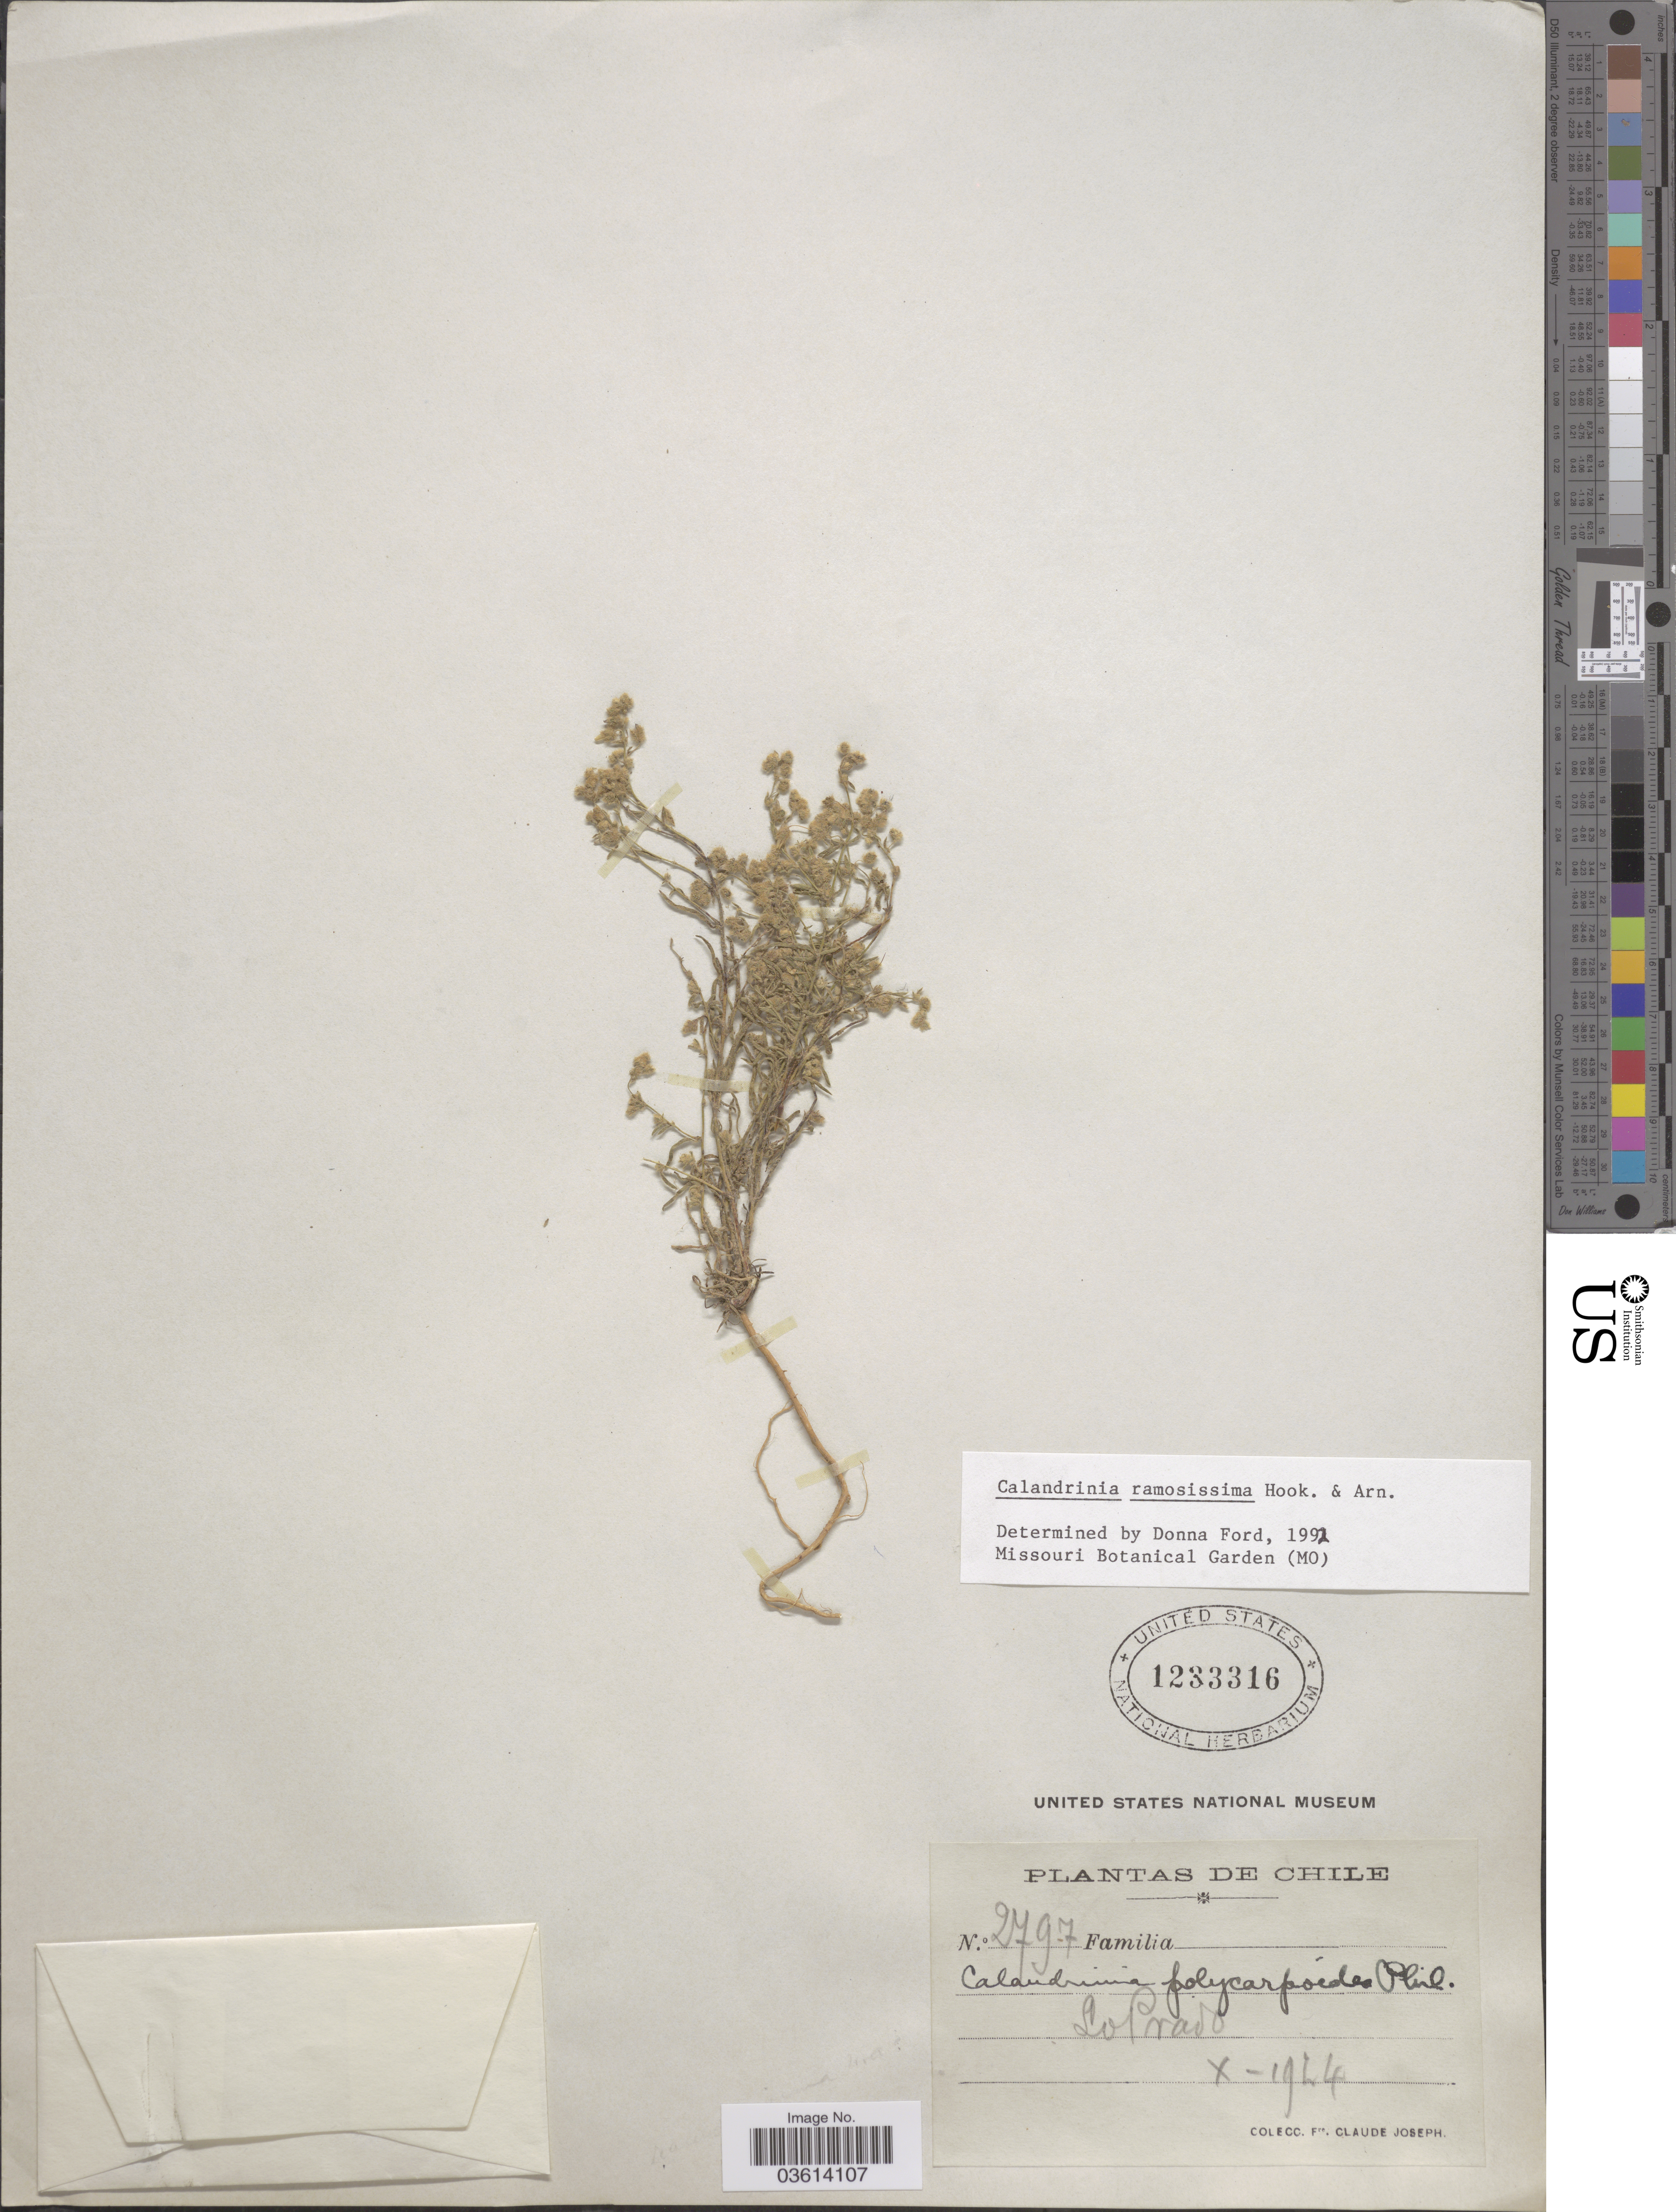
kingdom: Plantae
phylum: Tracheophyta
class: Magnoliopsida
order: Caryophyllales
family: Montiaceae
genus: Montiopsis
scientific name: Montiopsis ramossima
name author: (Hook. & Arn.) D.I. Ford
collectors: Bro. Claude-Joseph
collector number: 2797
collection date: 1914-10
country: Chile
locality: Lo Prado.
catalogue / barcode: US 1233316